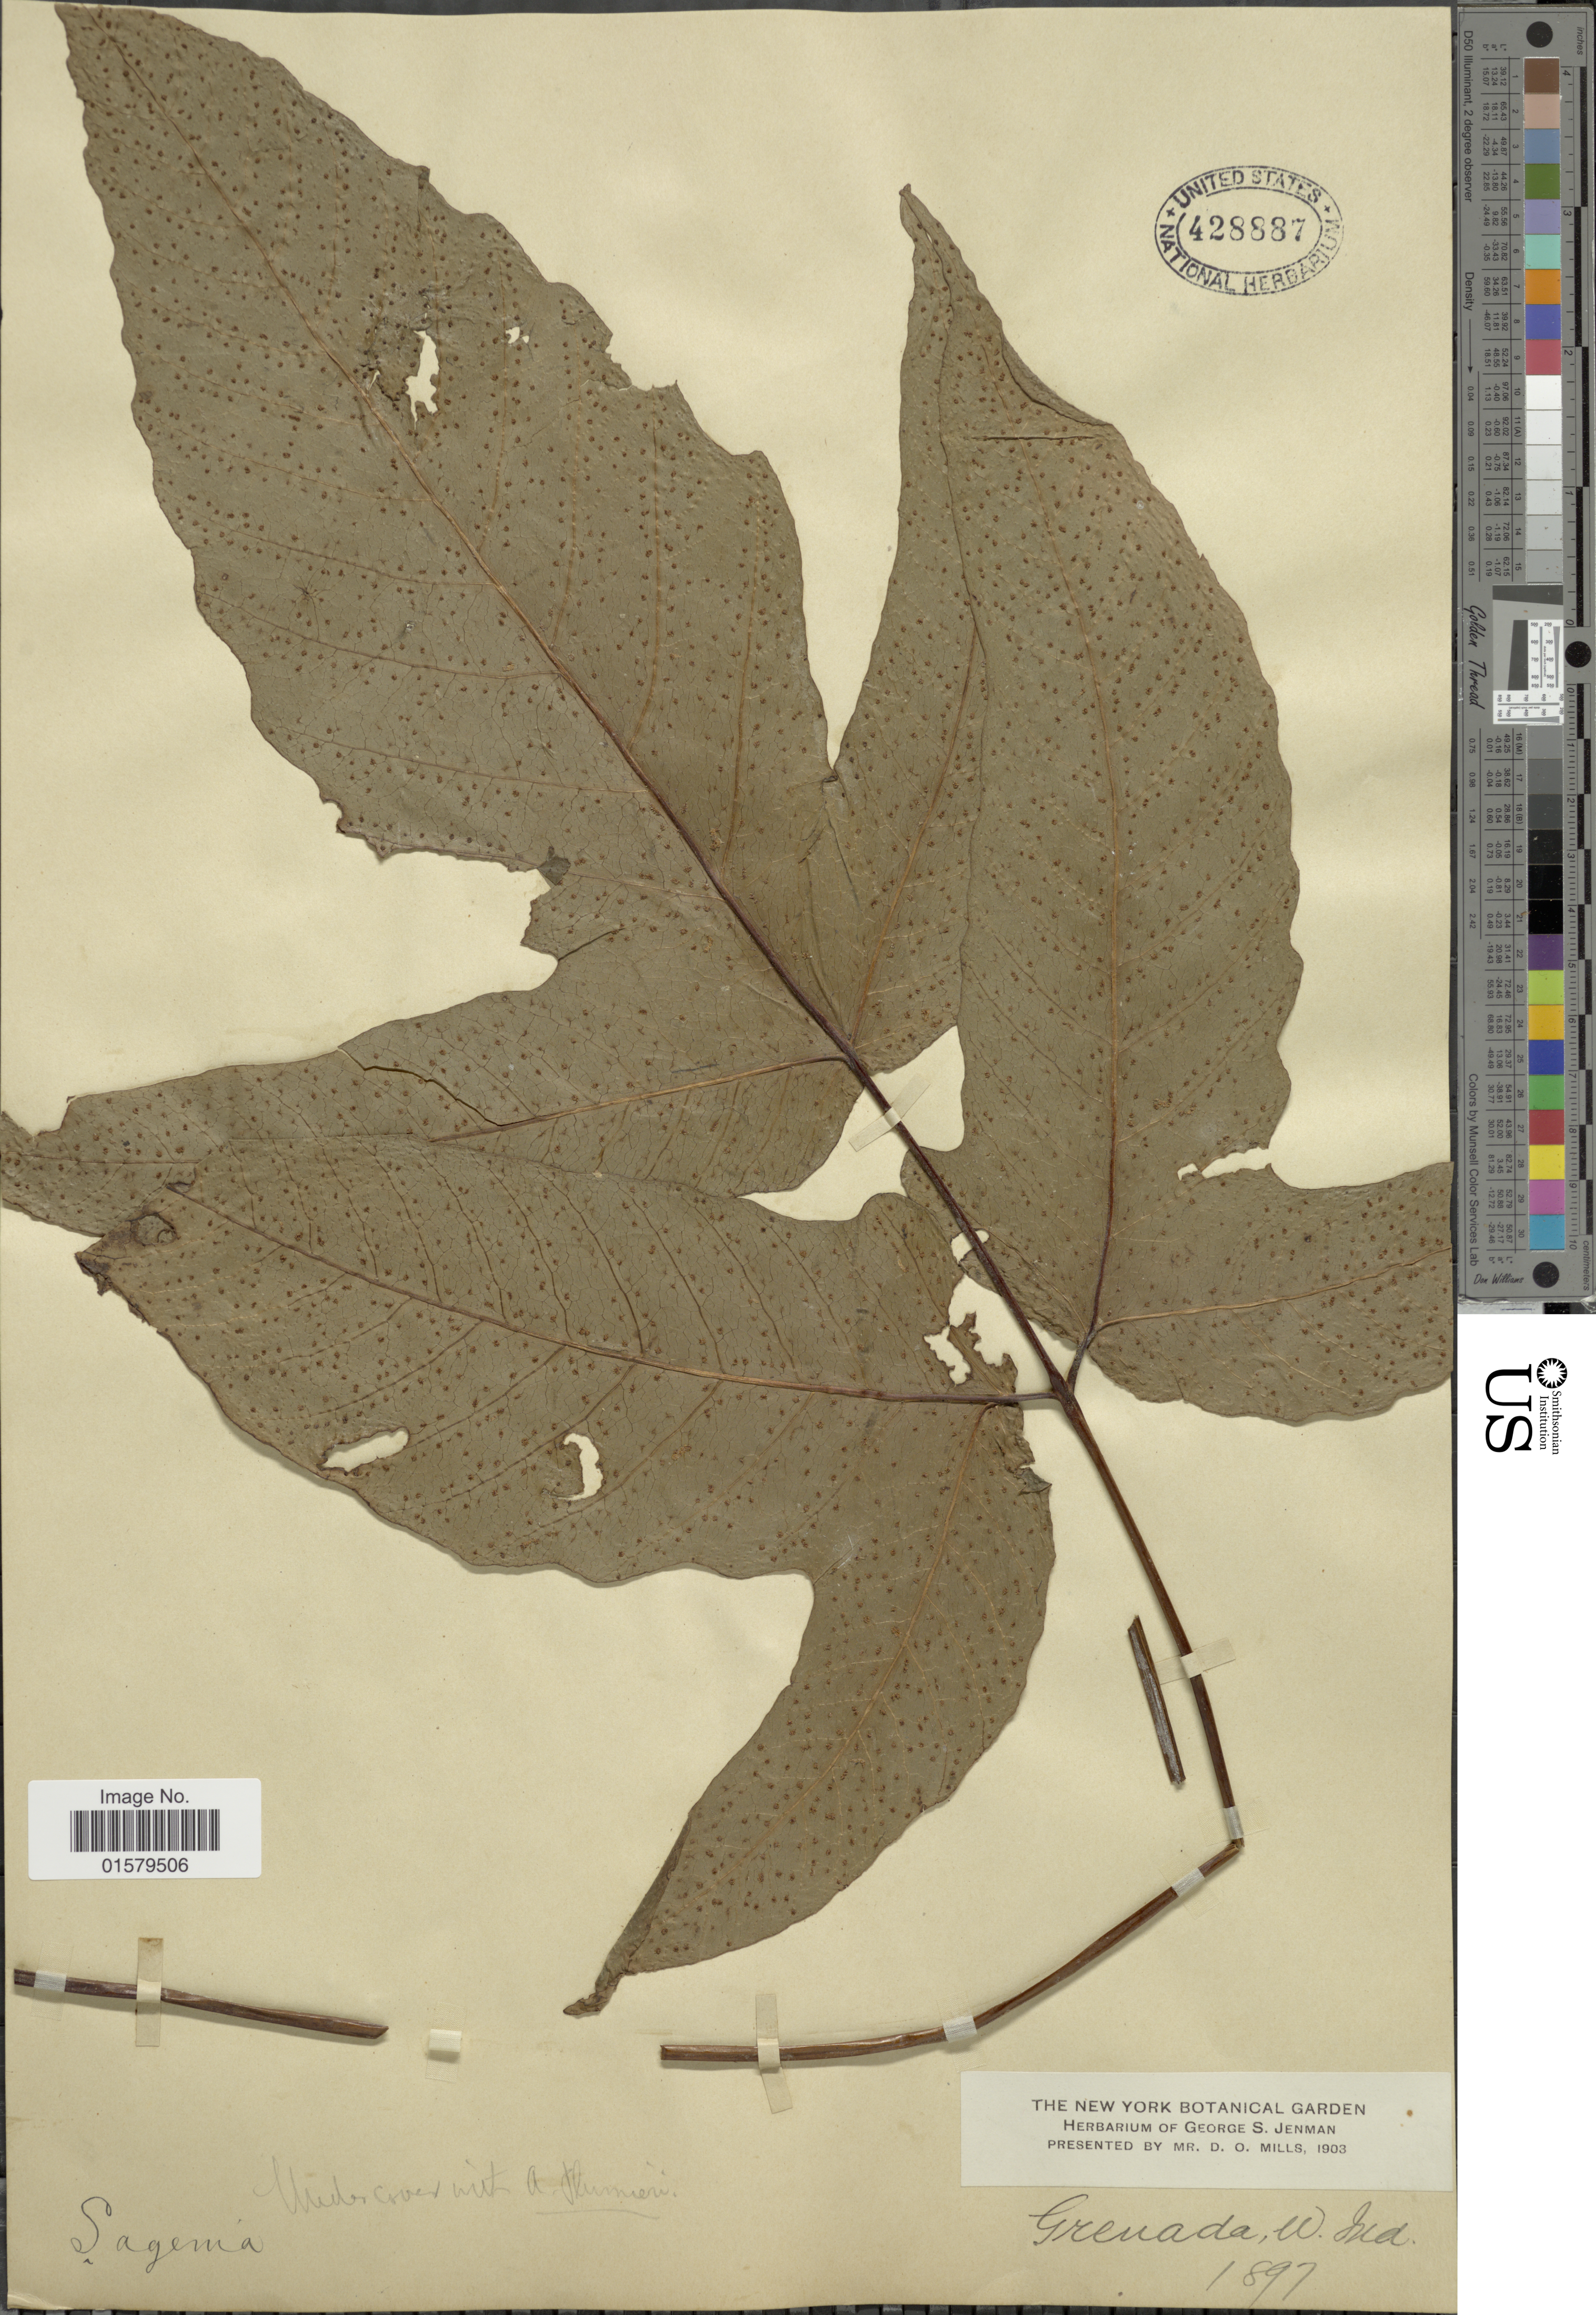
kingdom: Plantae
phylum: Tracheophyta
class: Polypodiopsida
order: Polypodiales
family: Tectariaceae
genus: Tectaria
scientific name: Tectaria trifoliata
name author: (L.) Cav.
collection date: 1897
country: Grenada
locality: Sagema [unsure placement]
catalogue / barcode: US 428887